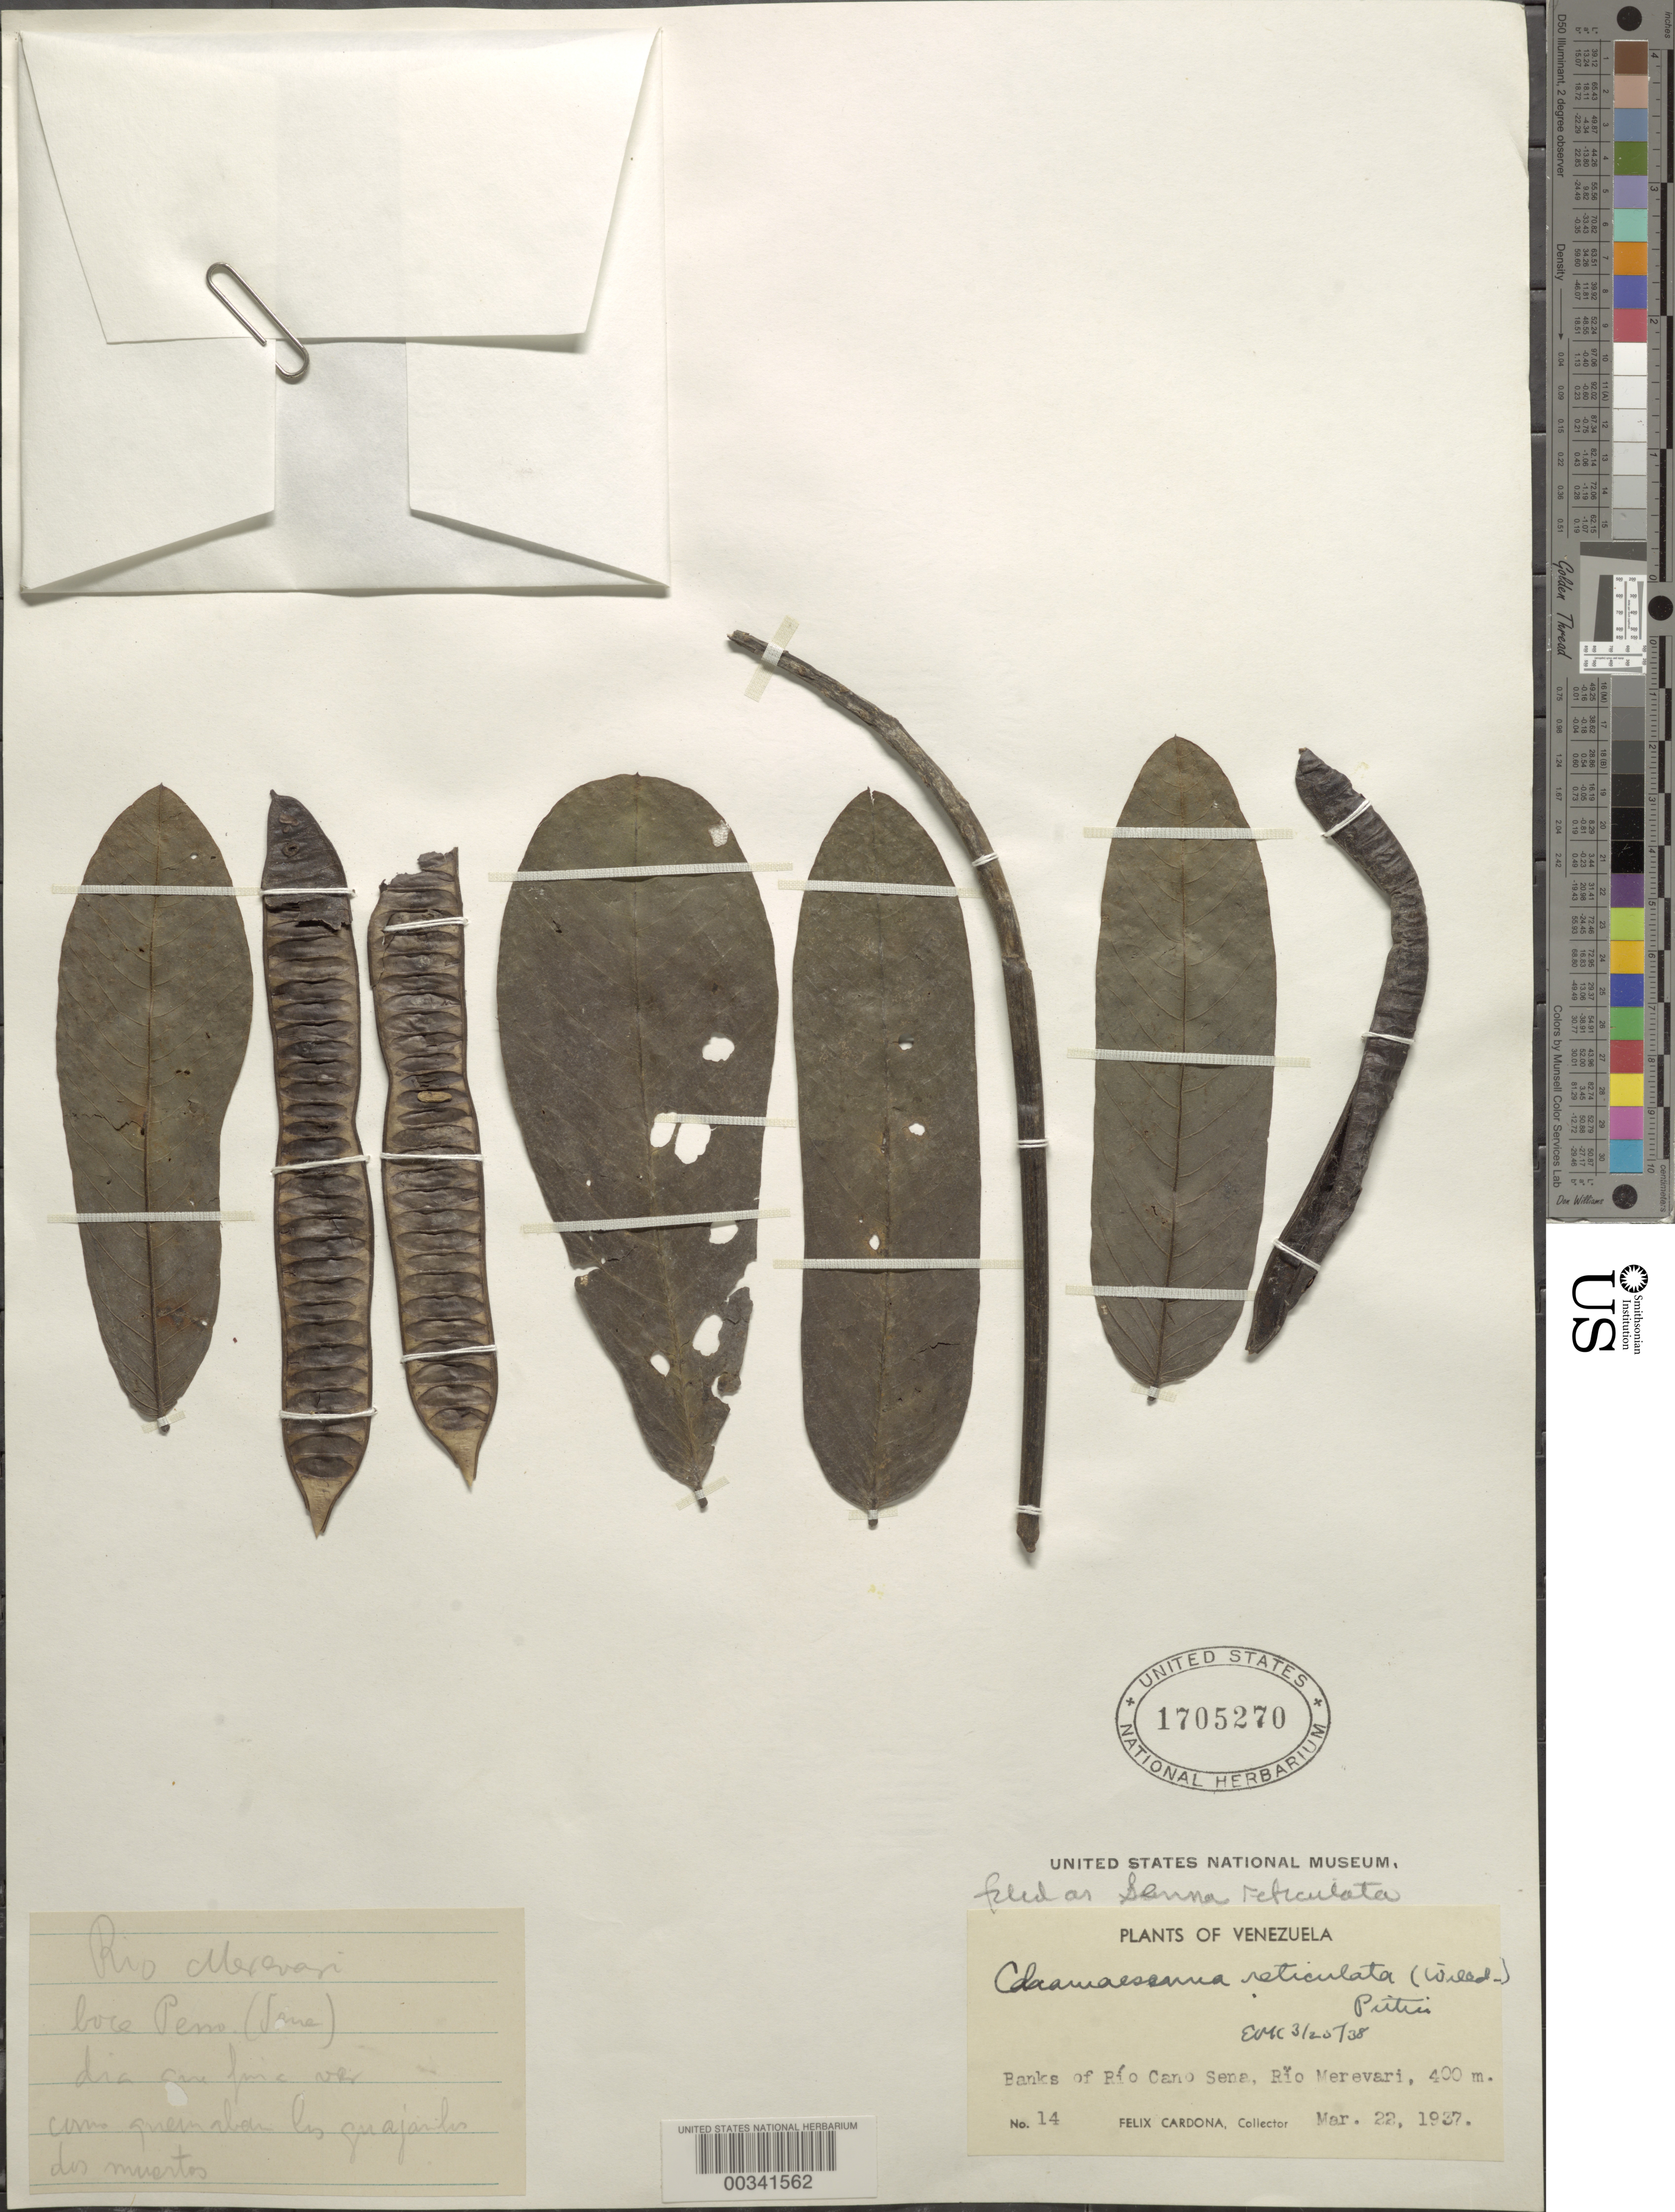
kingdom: Plantae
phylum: Tracheophyta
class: Magnoliopsida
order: Fabales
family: Fabaceae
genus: Senna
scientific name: Senna reticulata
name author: (Willd.) H.S. Irwin & Barneby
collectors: F. Cardona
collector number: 14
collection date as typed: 22 Mar 1937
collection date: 1937-03-22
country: Venezuela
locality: Banks of rio cano sena, rio merevari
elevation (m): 400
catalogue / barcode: US 1705270